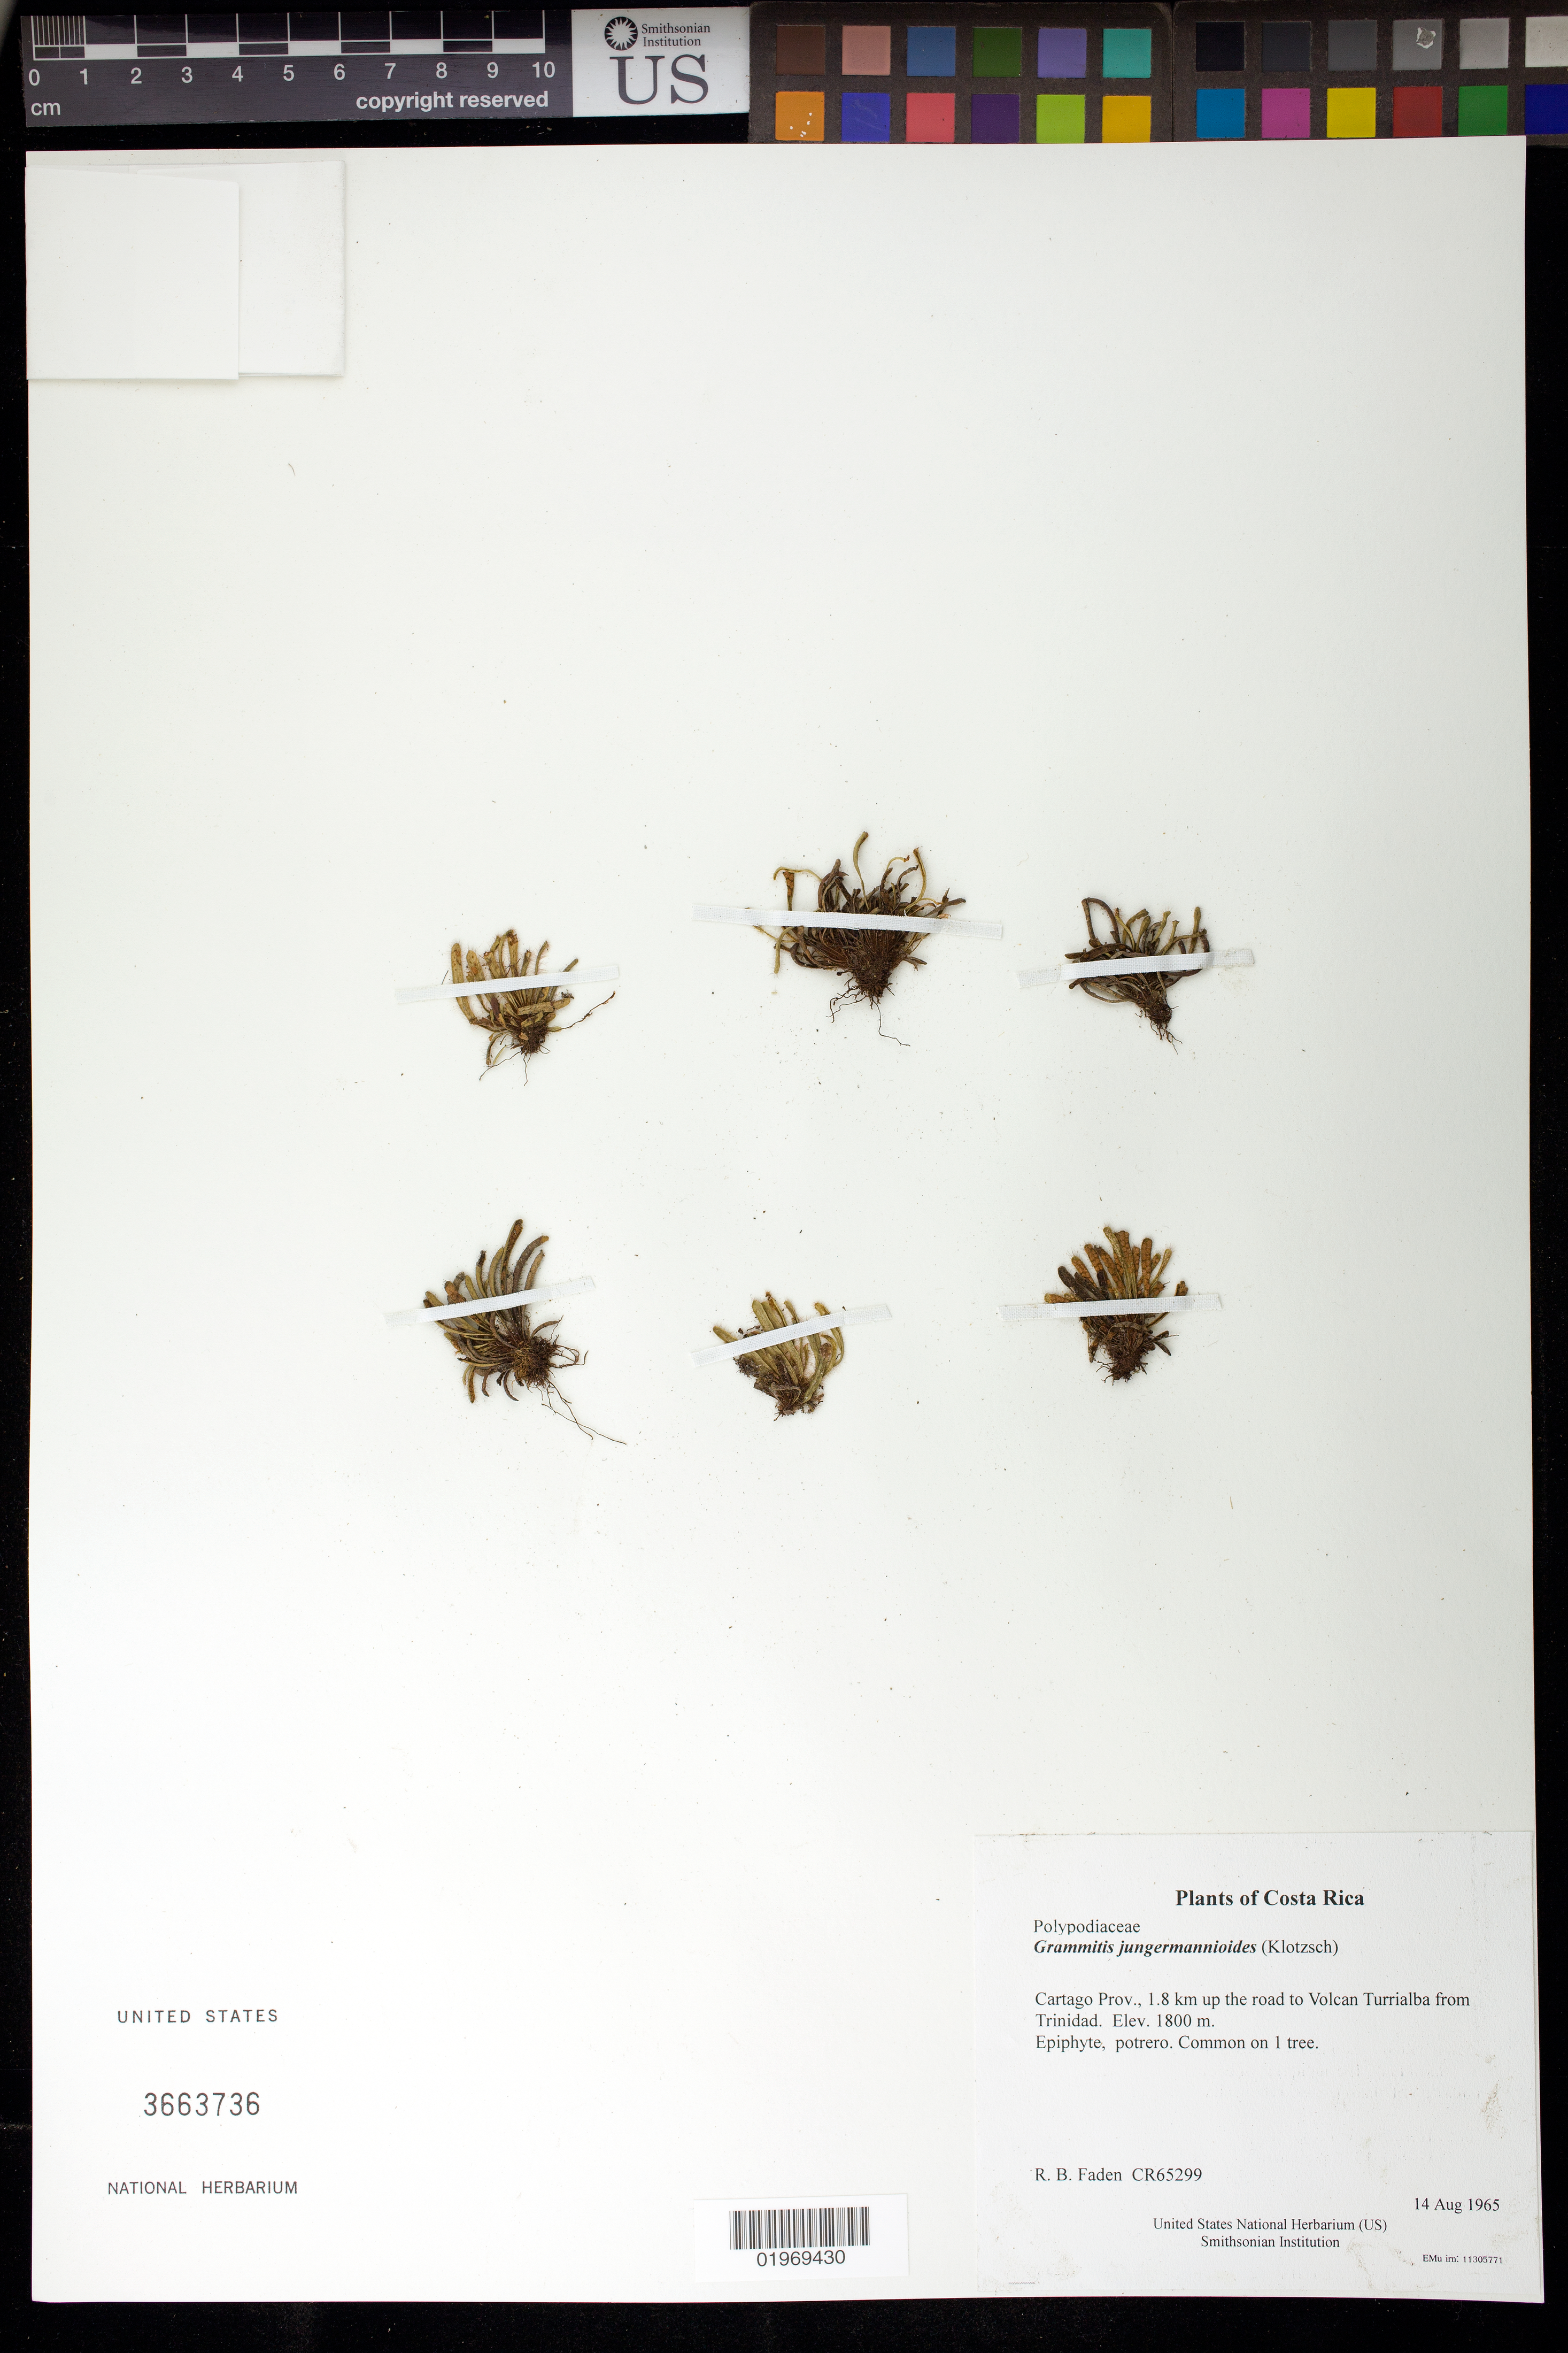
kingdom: Plantae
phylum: Tracheophyta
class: Polypodiopsida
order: Polypodiales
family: Polypodiaceae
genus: Grammitis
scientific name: Grammitis jungermannioides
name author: (Klotzsch) Ching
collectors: R. B. Faden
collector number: CR65299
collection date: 1965-08-14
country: Costa Rica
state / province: Cartago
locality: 1.8 km up the road to Volcan Turrialba from Trinidad.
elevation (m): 1800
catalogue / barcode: US 3663736